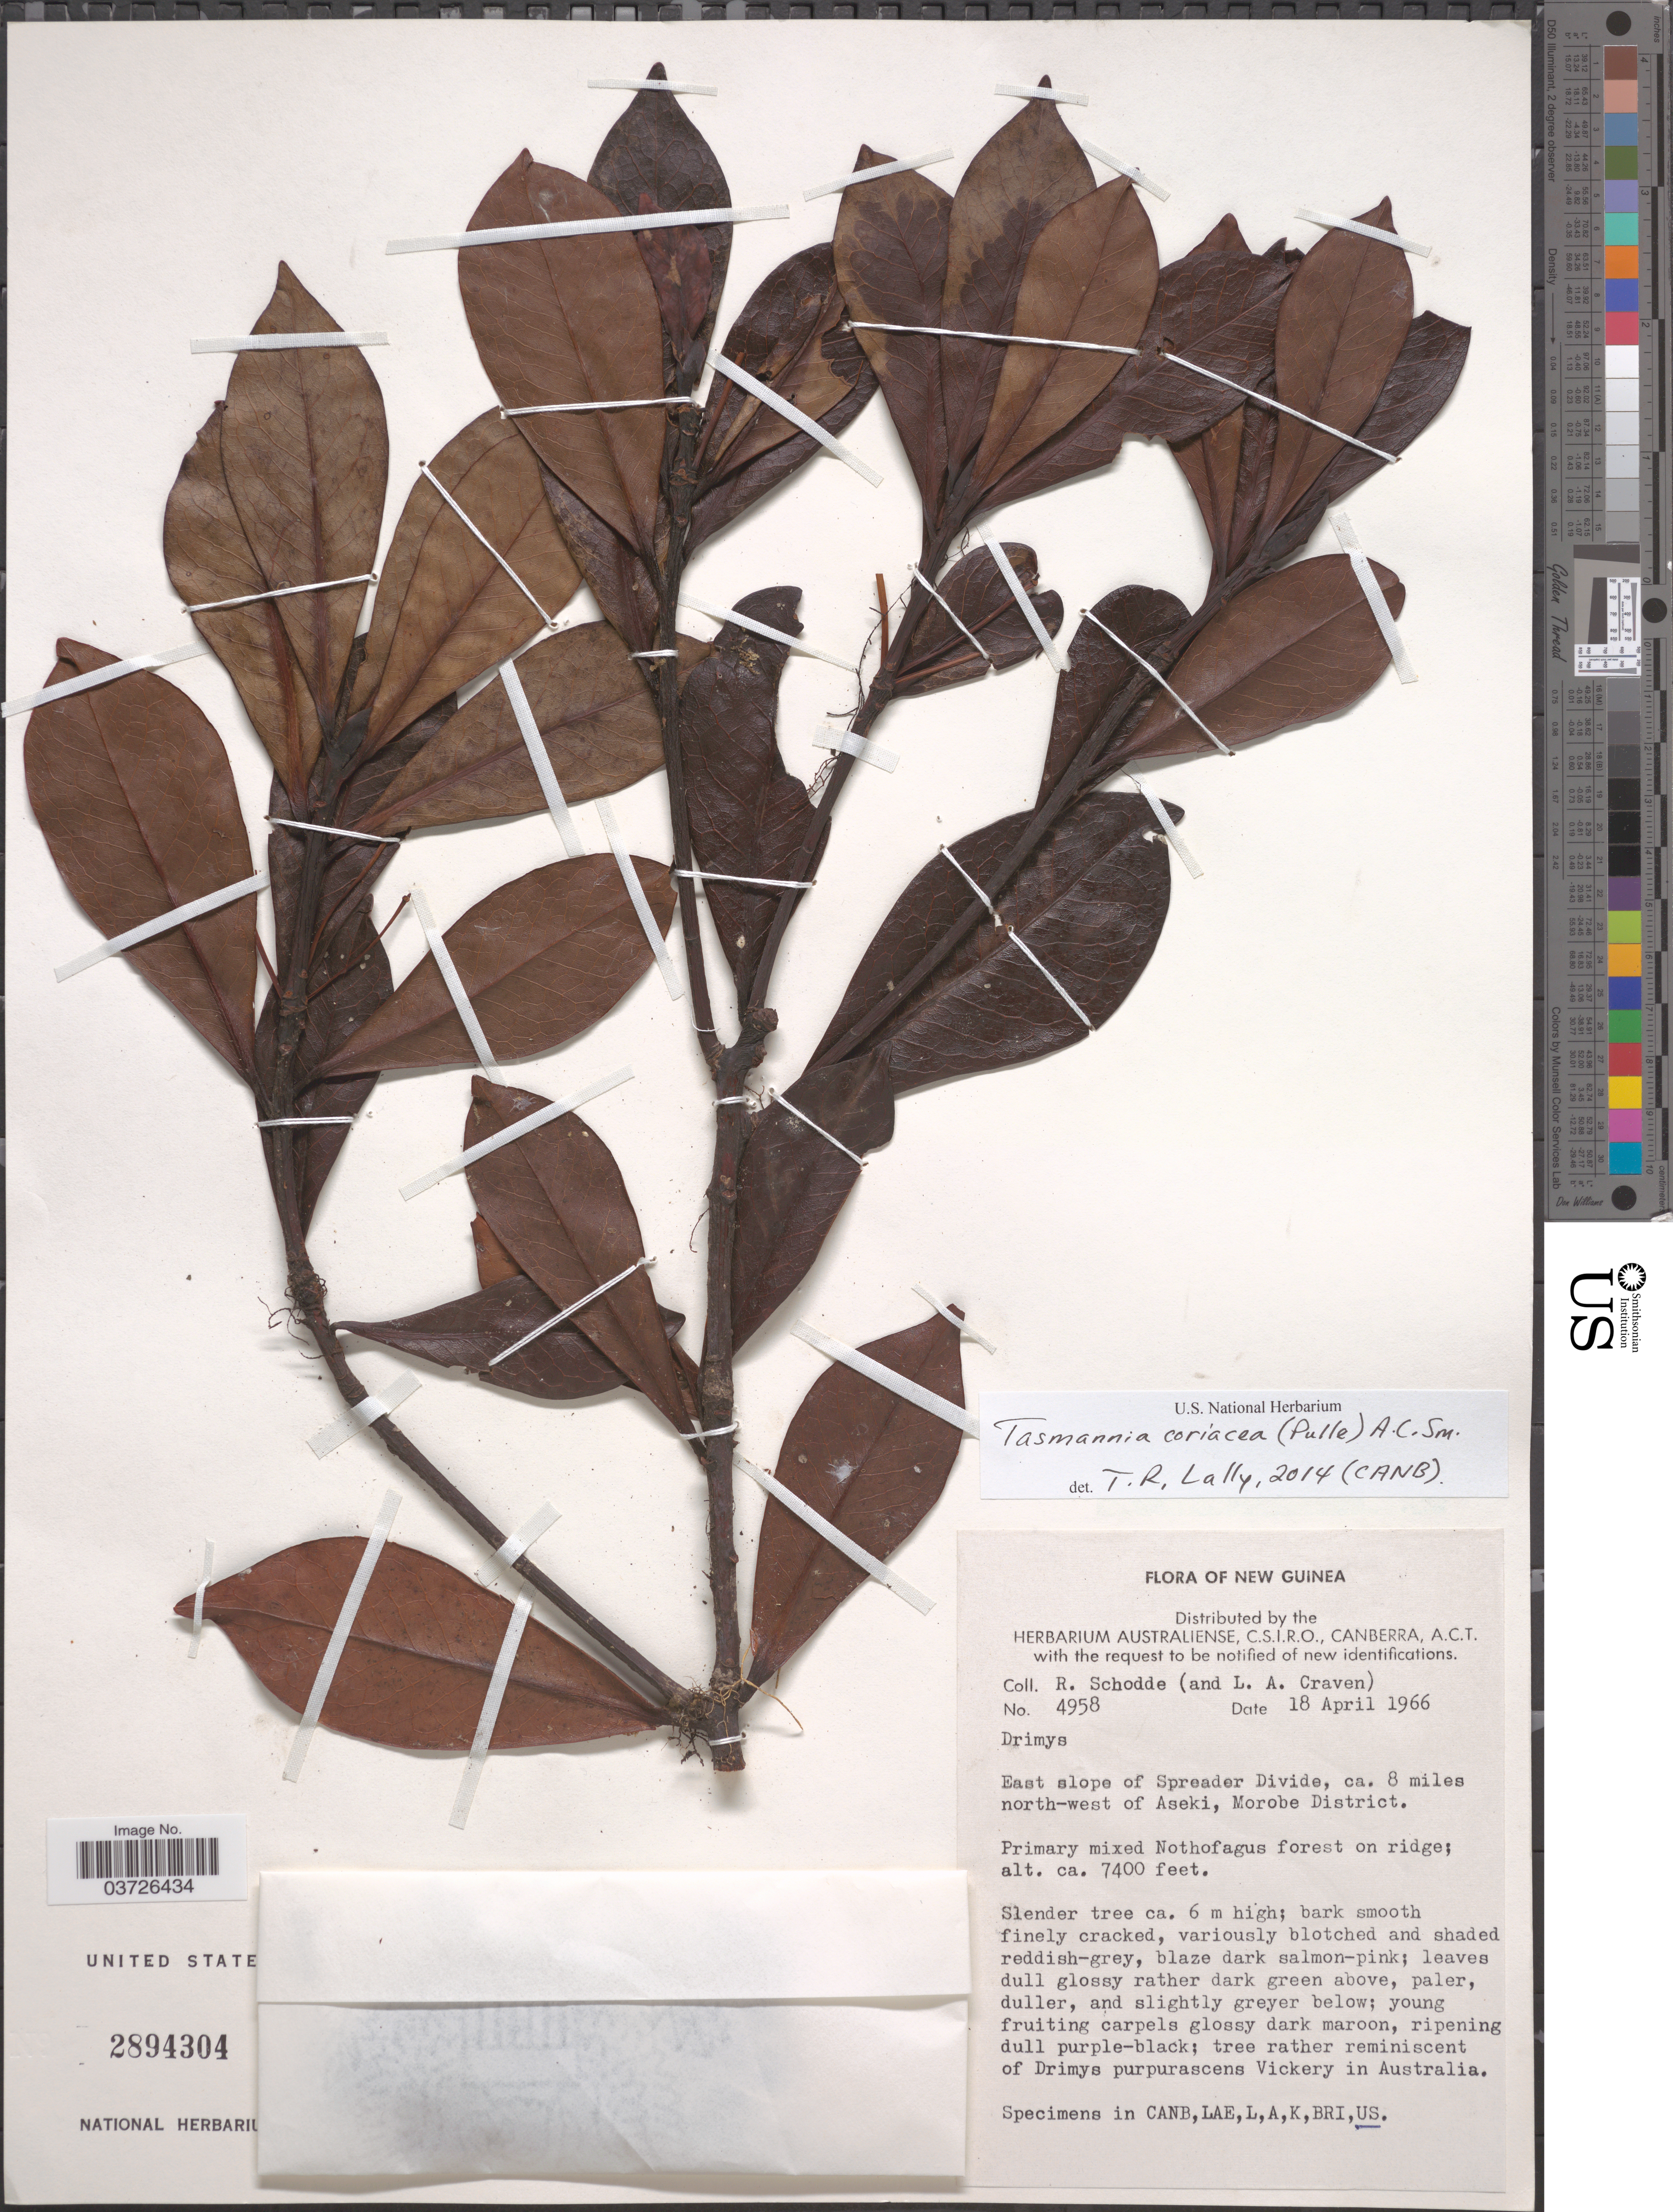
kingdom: Plantae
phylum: Tracheophyta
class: Magnoliopsida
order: Canellales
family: Winteraceae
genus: Tasmannia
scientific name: Tasmannia coriacea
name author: (Pulle) A.C. Sm.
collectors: R. Schodde & L. A. Craven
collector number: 4958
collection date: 1966-04-18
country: Papua New Guinea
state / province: Morobe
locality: New Guinea. East slope of Spreader Divide, ca. 8 miles north-west of Aseki, Morobe District.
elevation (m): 2256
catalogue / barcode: US 2894304